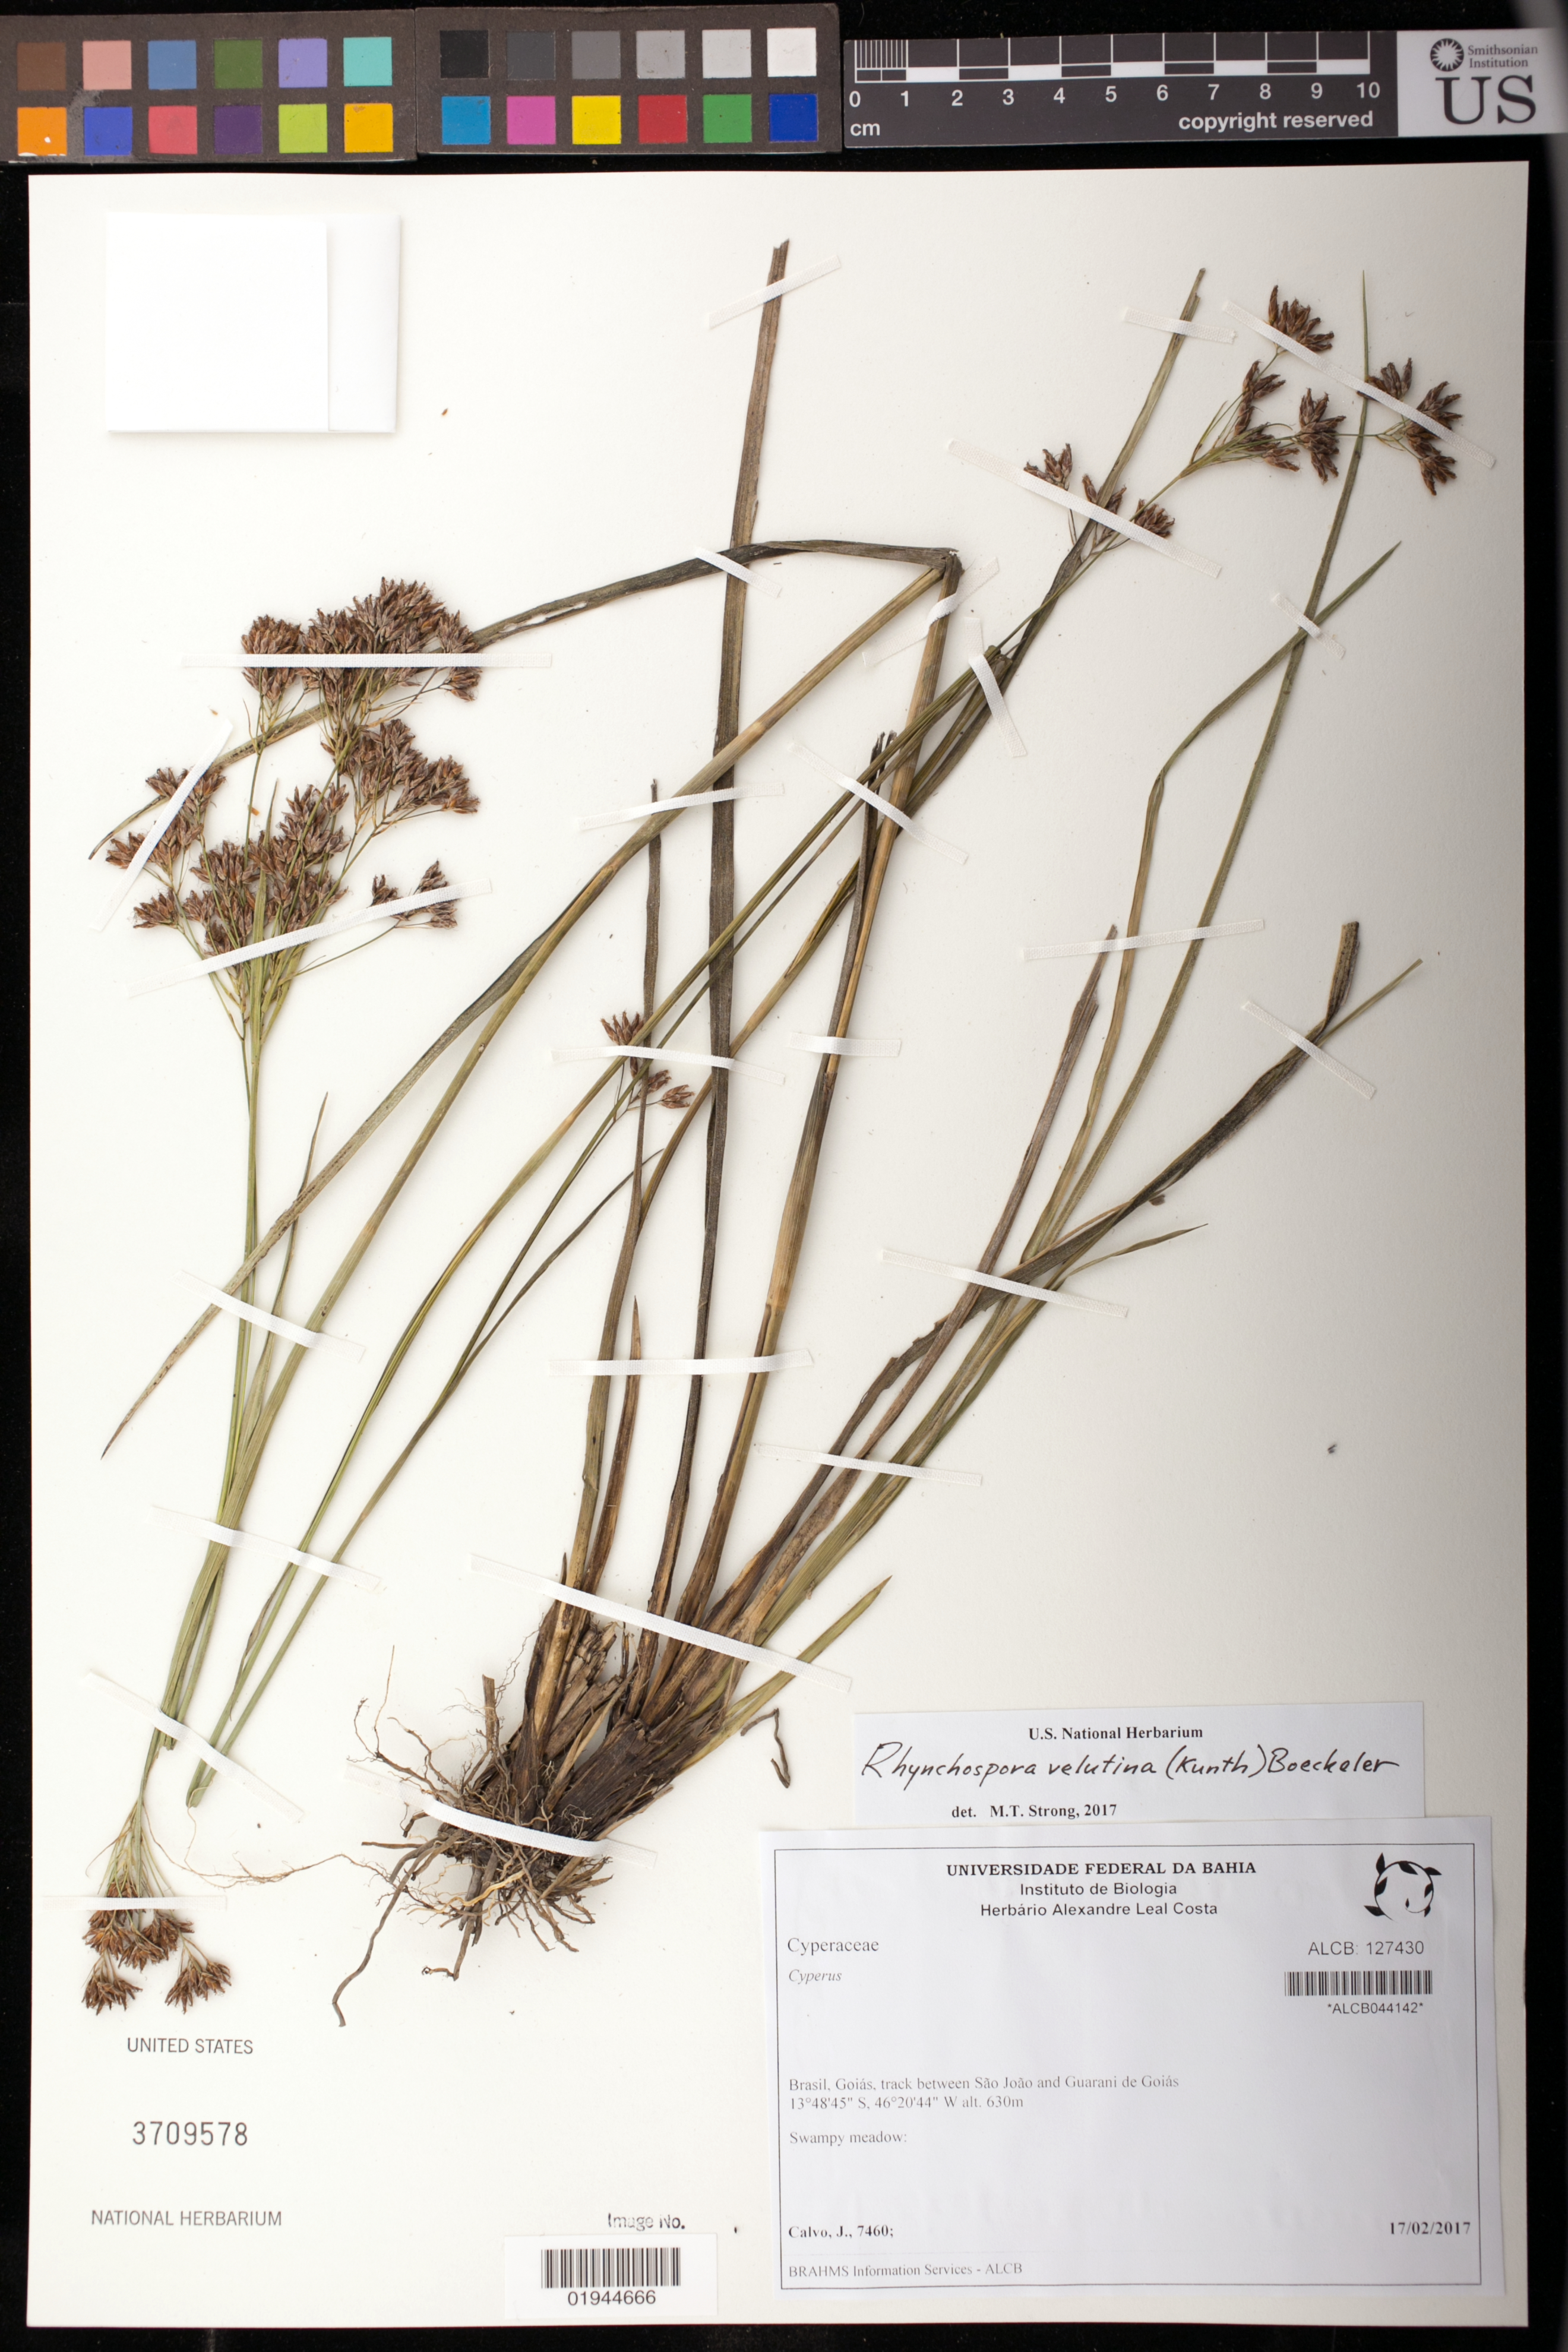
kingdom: Plantae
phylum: Tracheophyta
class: Liliopsida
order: Poales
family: Cyperaceae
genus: Rhynchospora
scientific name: Rhynchospora velutina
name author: (Kunth) Boeckeler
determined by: Strong, M. T., (US), Smithsonian Institution - National Museum of Natural History (UNITED STATES)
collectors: J. Calvo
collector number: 7460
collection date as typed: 17/02/2017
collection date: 2017-02-17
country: Brazil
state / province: Goiás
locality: Track between São João and Guarani de Goiás.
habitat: swampy meadow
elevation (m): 630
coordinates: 13 48 45 S, 46 20 44 W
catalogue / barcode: US 3709578